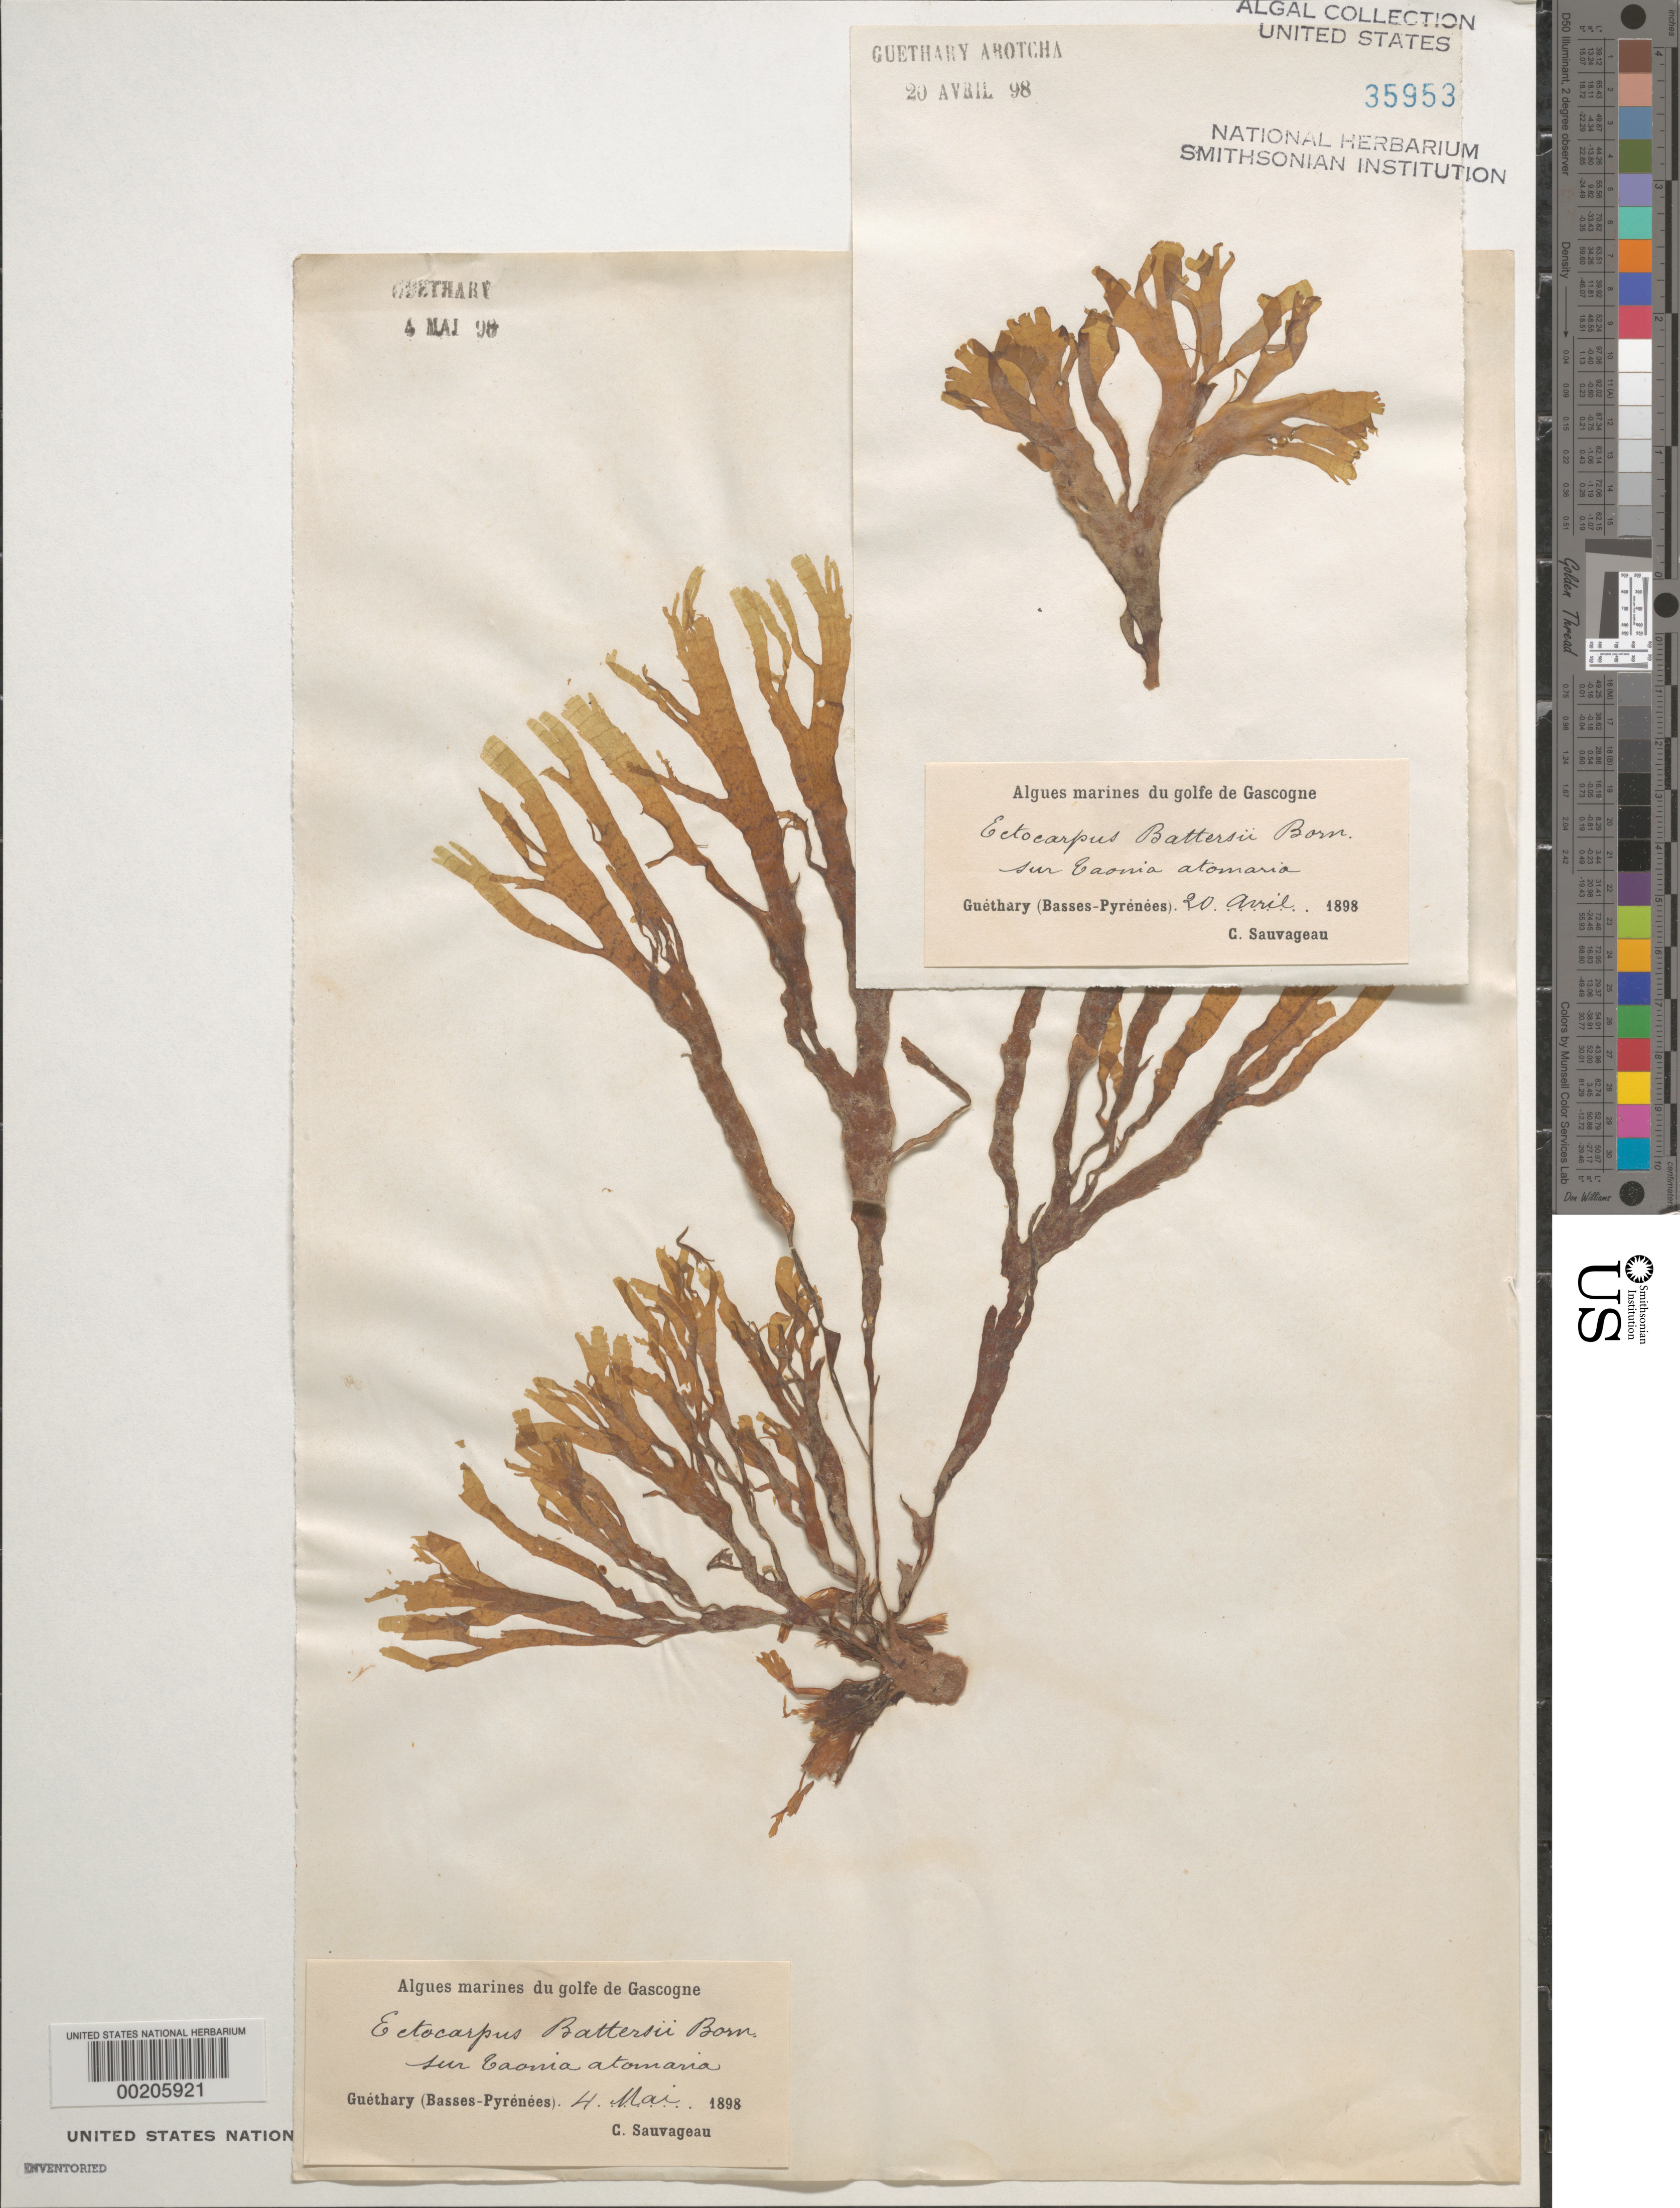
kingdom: Chromista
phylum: Ochrophyta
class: Phaeophyceae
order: Ectocarpales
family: Acinetosporaceae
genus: Kuetzingiella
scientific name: Kuetzingiella battersii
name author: (Bornet ex Sauvageau) Kornmann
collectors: C. F. Sauvageau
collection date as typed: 20 Apr 1898 AND 04 May 1898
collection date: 1898-04-20,1898-05-04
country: France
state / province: Nouvelle-Aquitaine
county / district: Pyrénées-Atlantiques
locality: Guethary and Guethary Arotcha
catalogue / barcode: US 35953